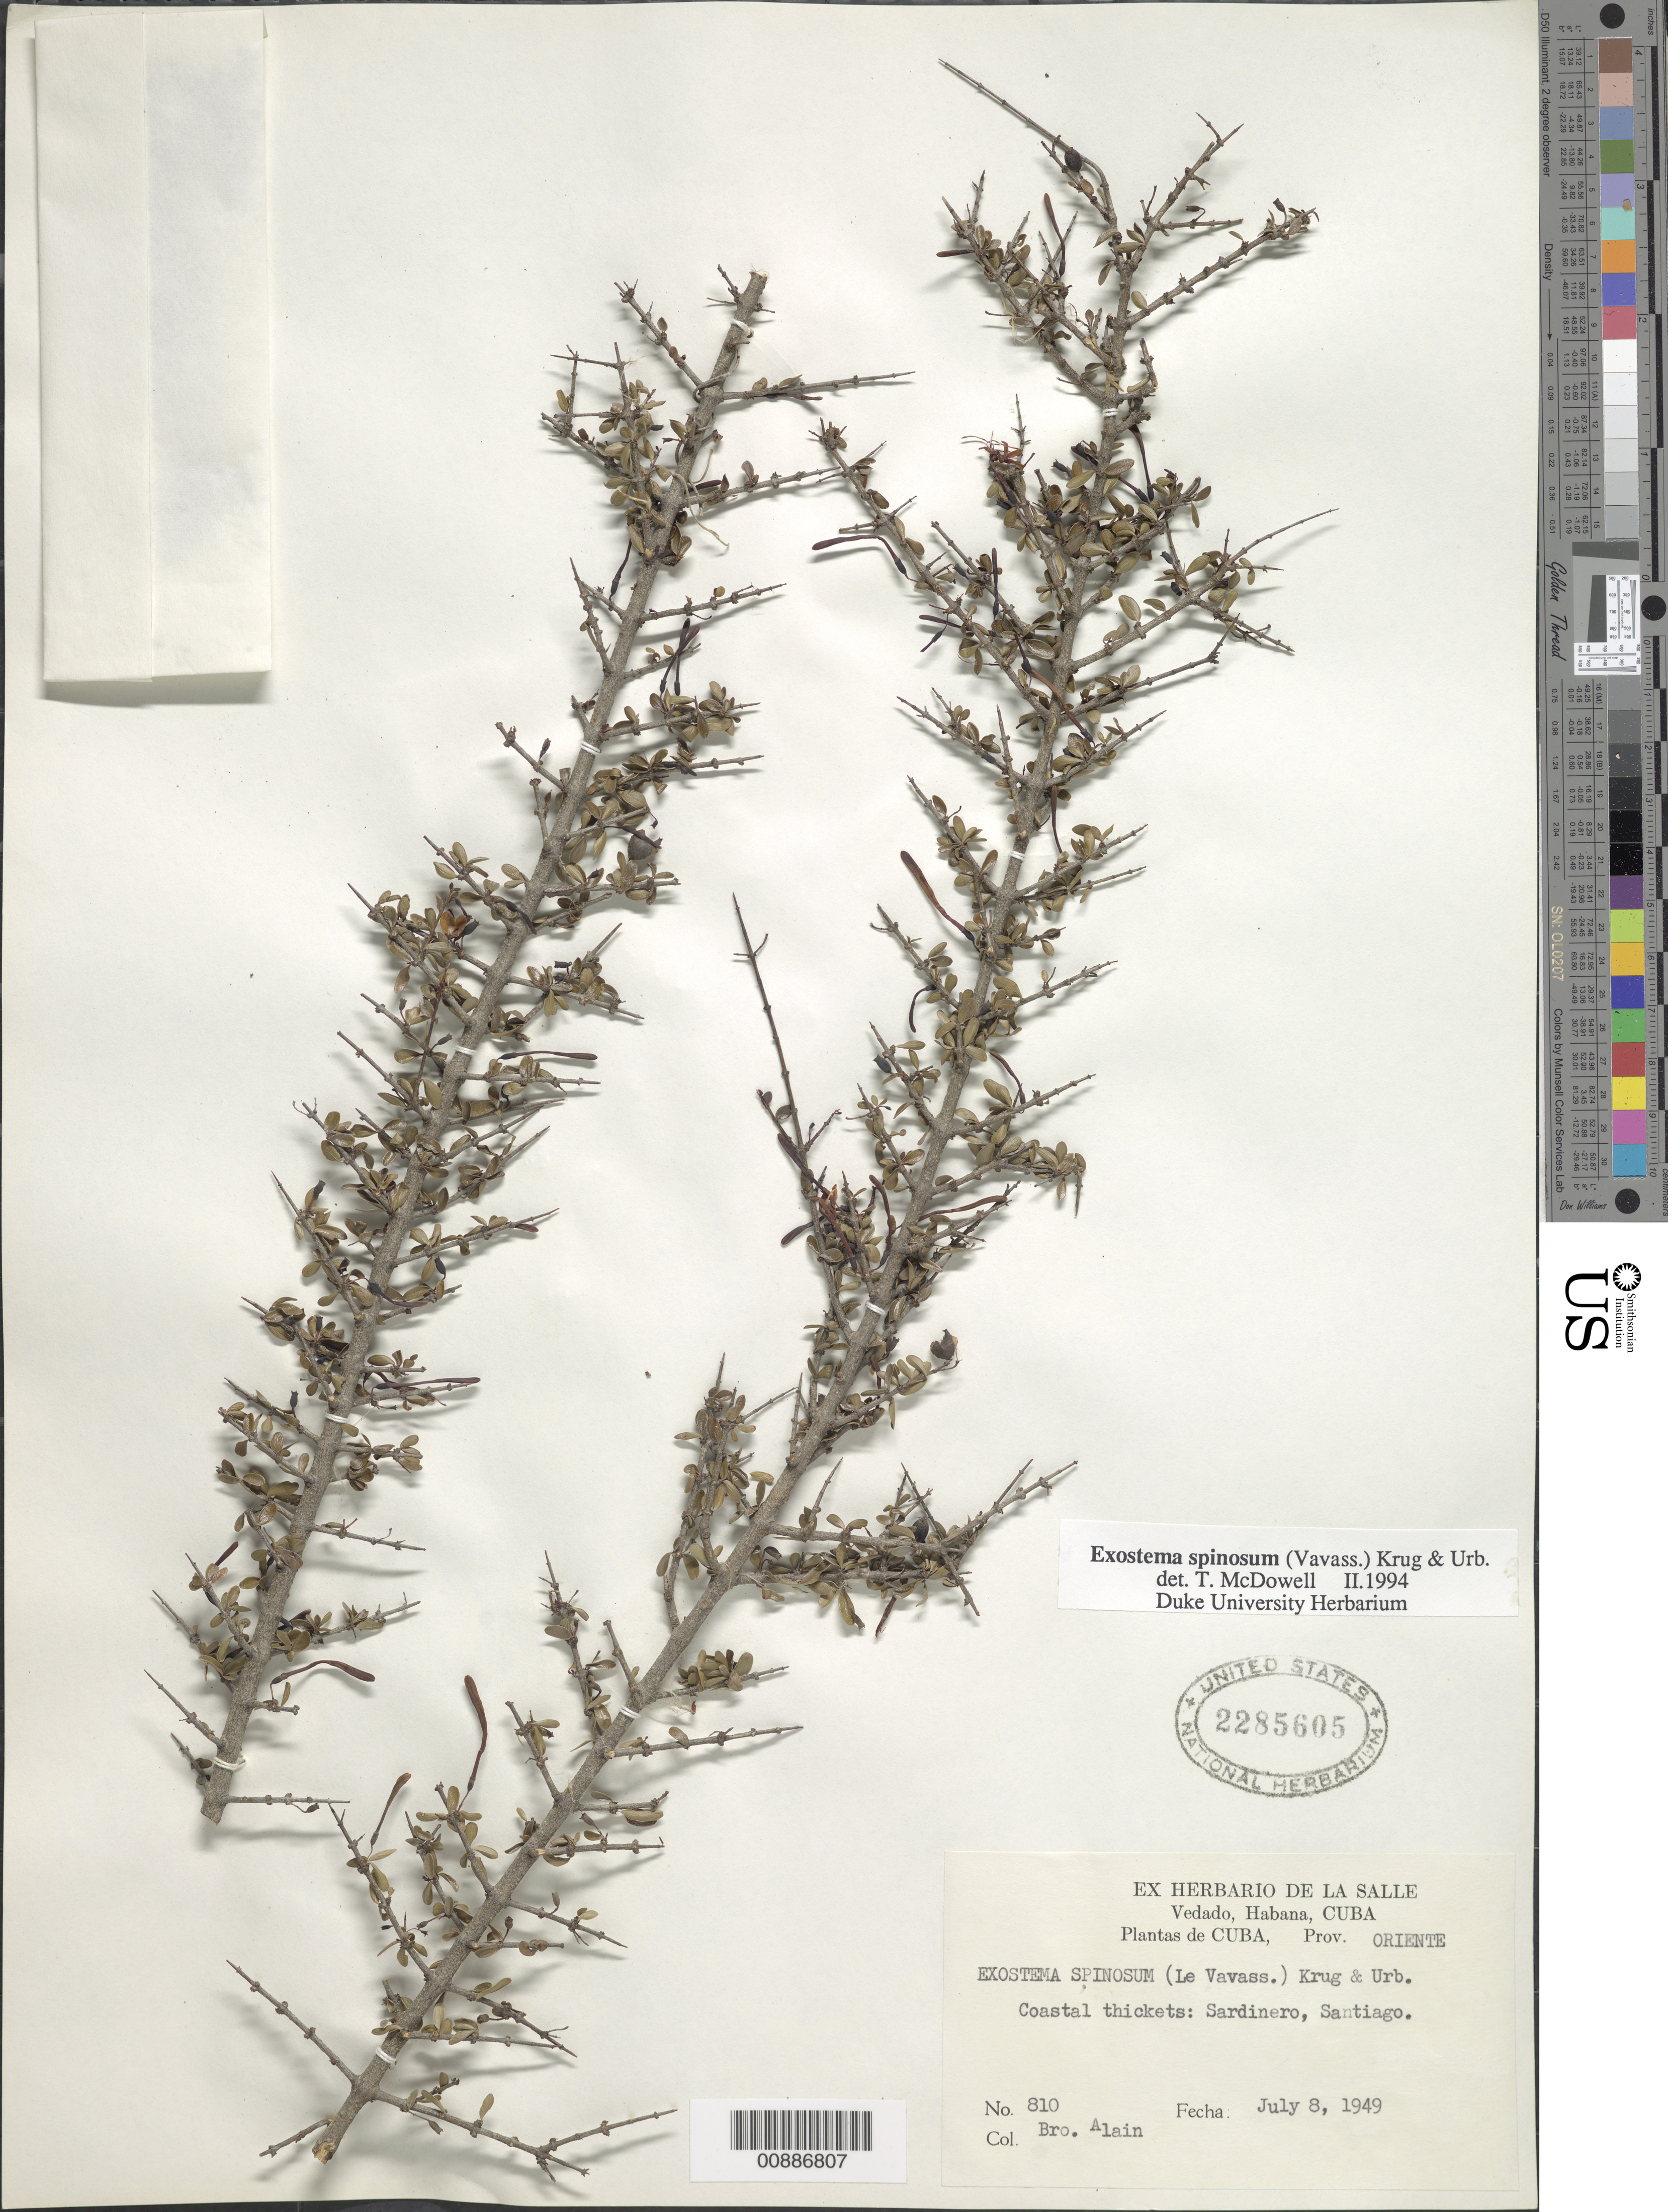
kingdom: Plantae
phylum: Tracheophyta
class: Magnoliopsida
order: Gentianales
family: Rubiaceae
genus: Exostema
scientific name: Exostema spinosum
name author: (Vavass.) Krug & Urb.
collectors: A. H. Liogier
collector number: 810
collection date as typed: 08 Jul 1949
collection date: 1949-07-08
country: Cuba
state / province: Oriente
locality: Sardinero, Santiago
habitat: Coastal thickets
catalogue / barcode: US 2285605